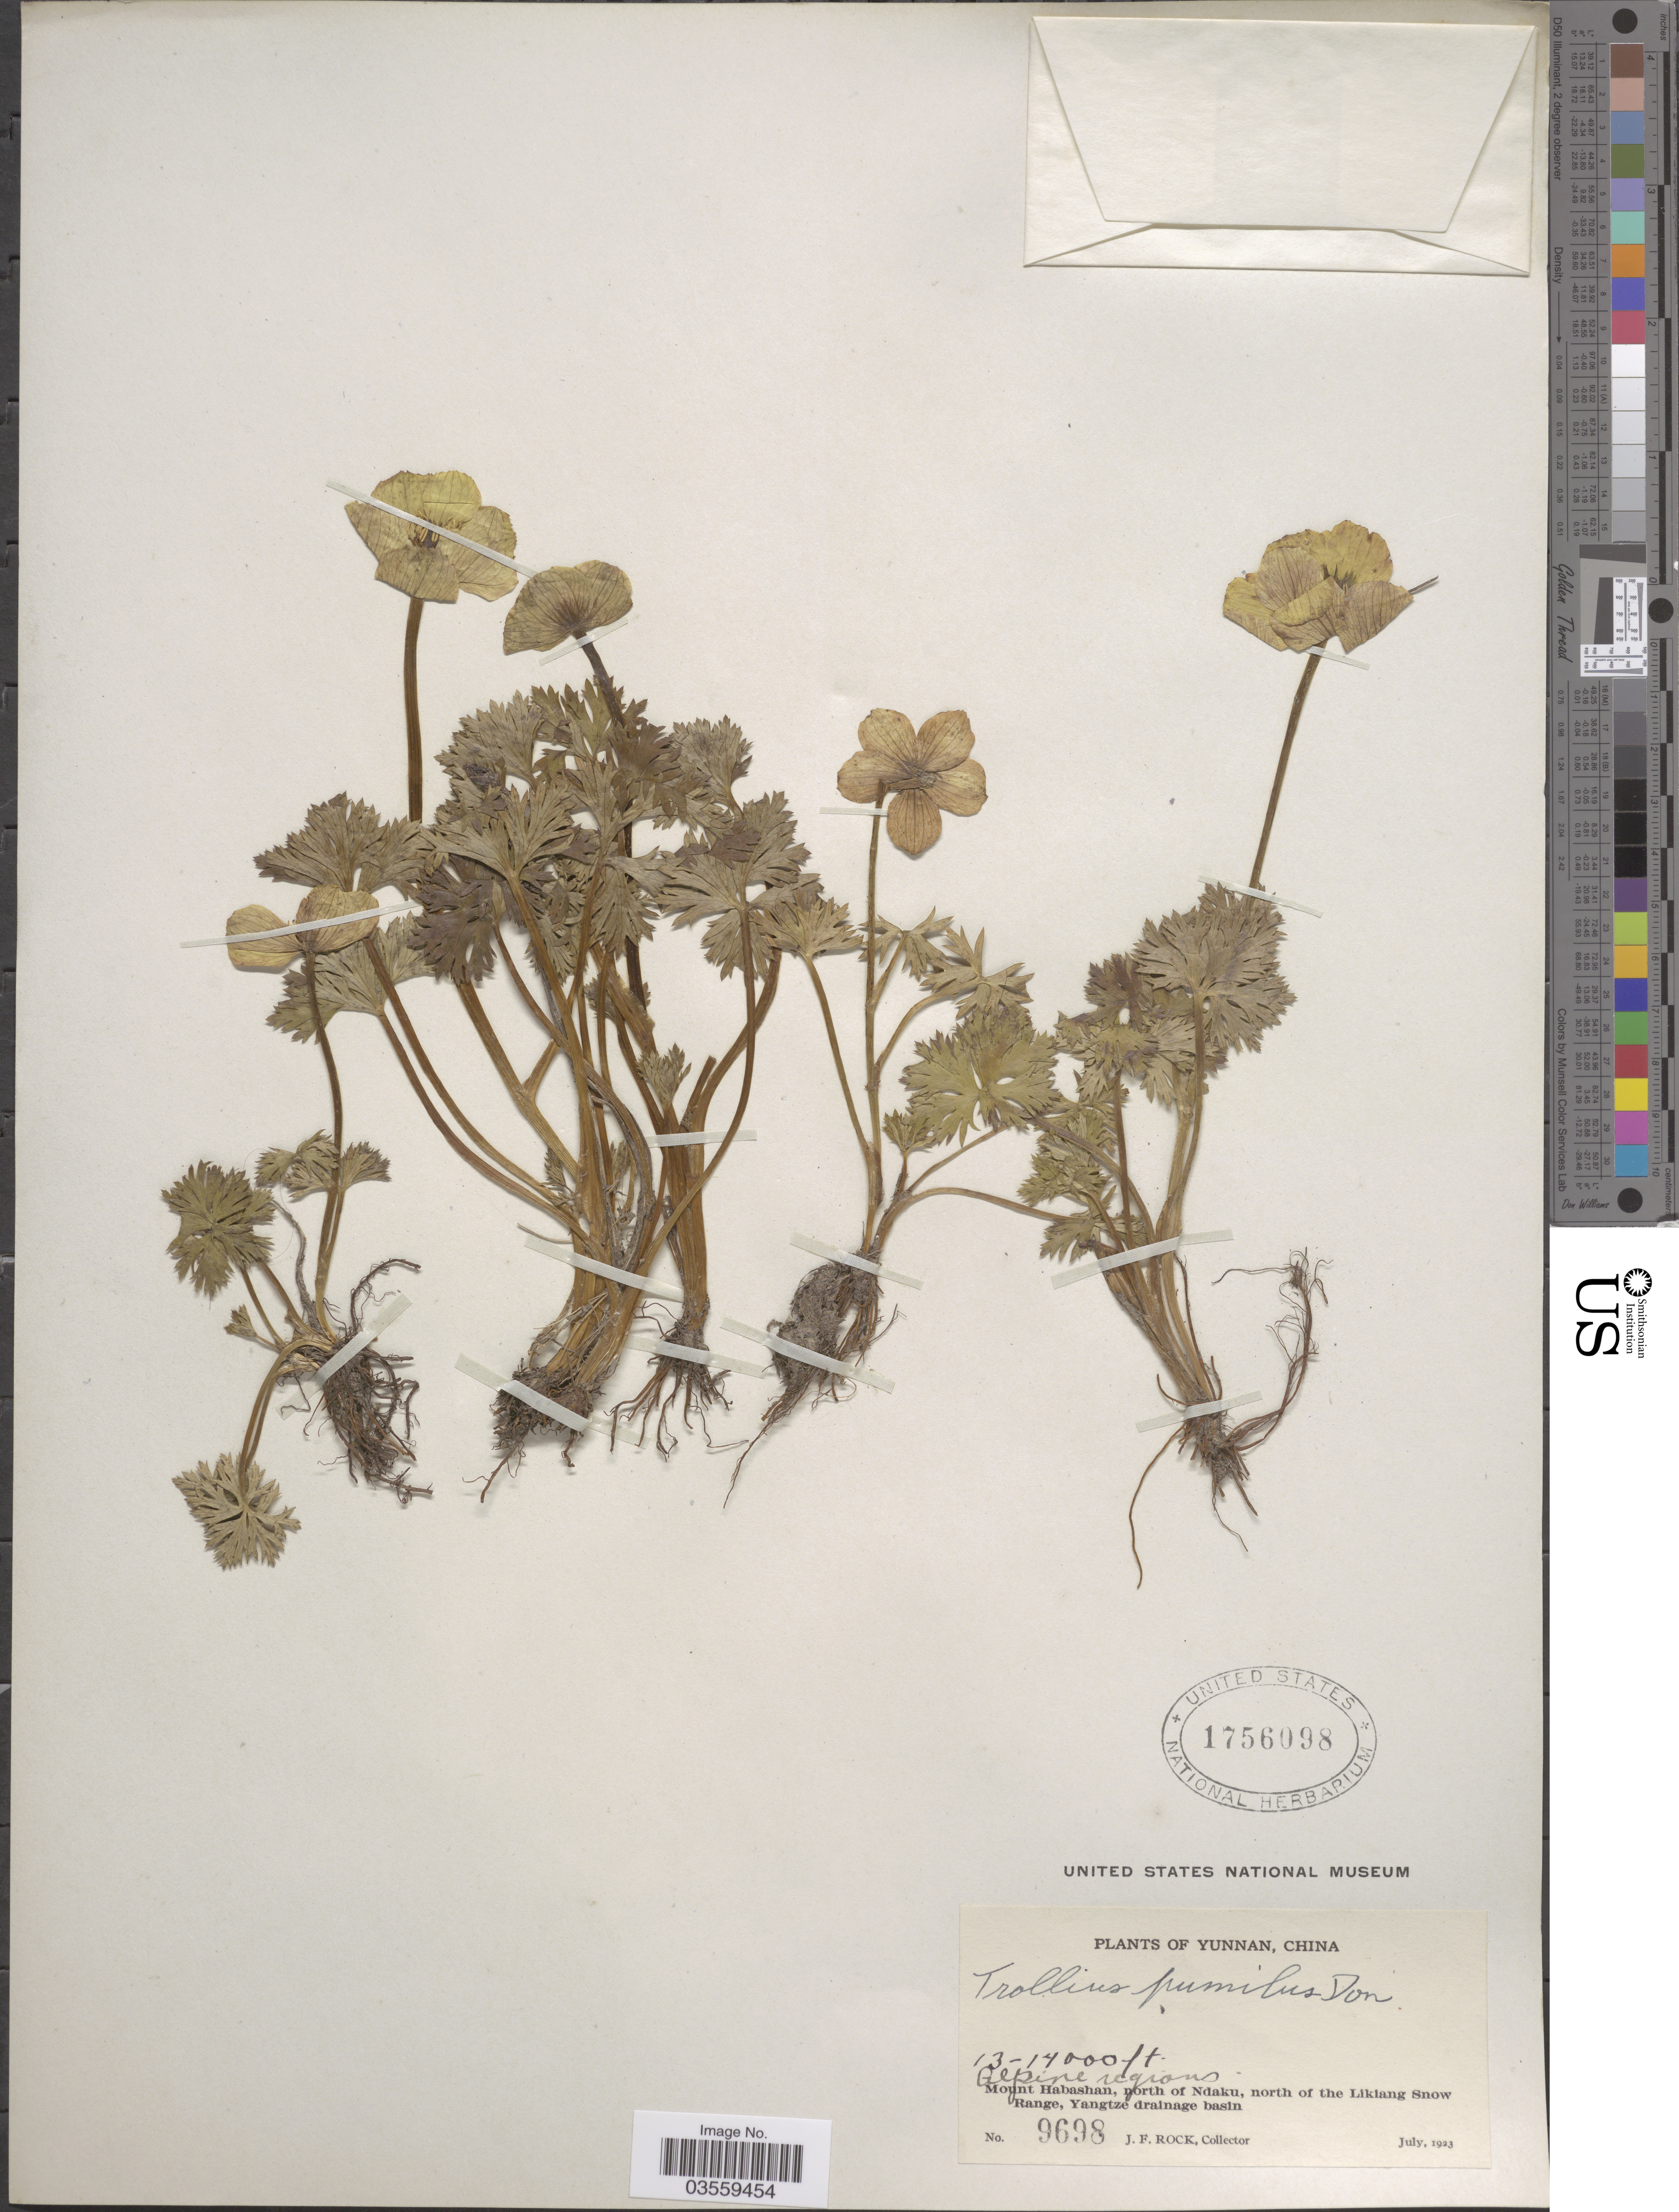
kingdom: Plantae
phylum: Tracheophyta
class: Magnoliopsida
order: Ranunculales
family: Ranunculaceae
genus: Trollius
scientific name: Trollius pumilus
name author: D. Don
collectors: J. Rock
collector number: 9698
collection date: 1923-07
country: China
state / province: Yunnan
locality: Mount Habashan, north of Ndaku, north of the Likiang Snow Range, Yangtze drainage basin.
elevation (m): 3962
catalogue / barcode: US 1756098